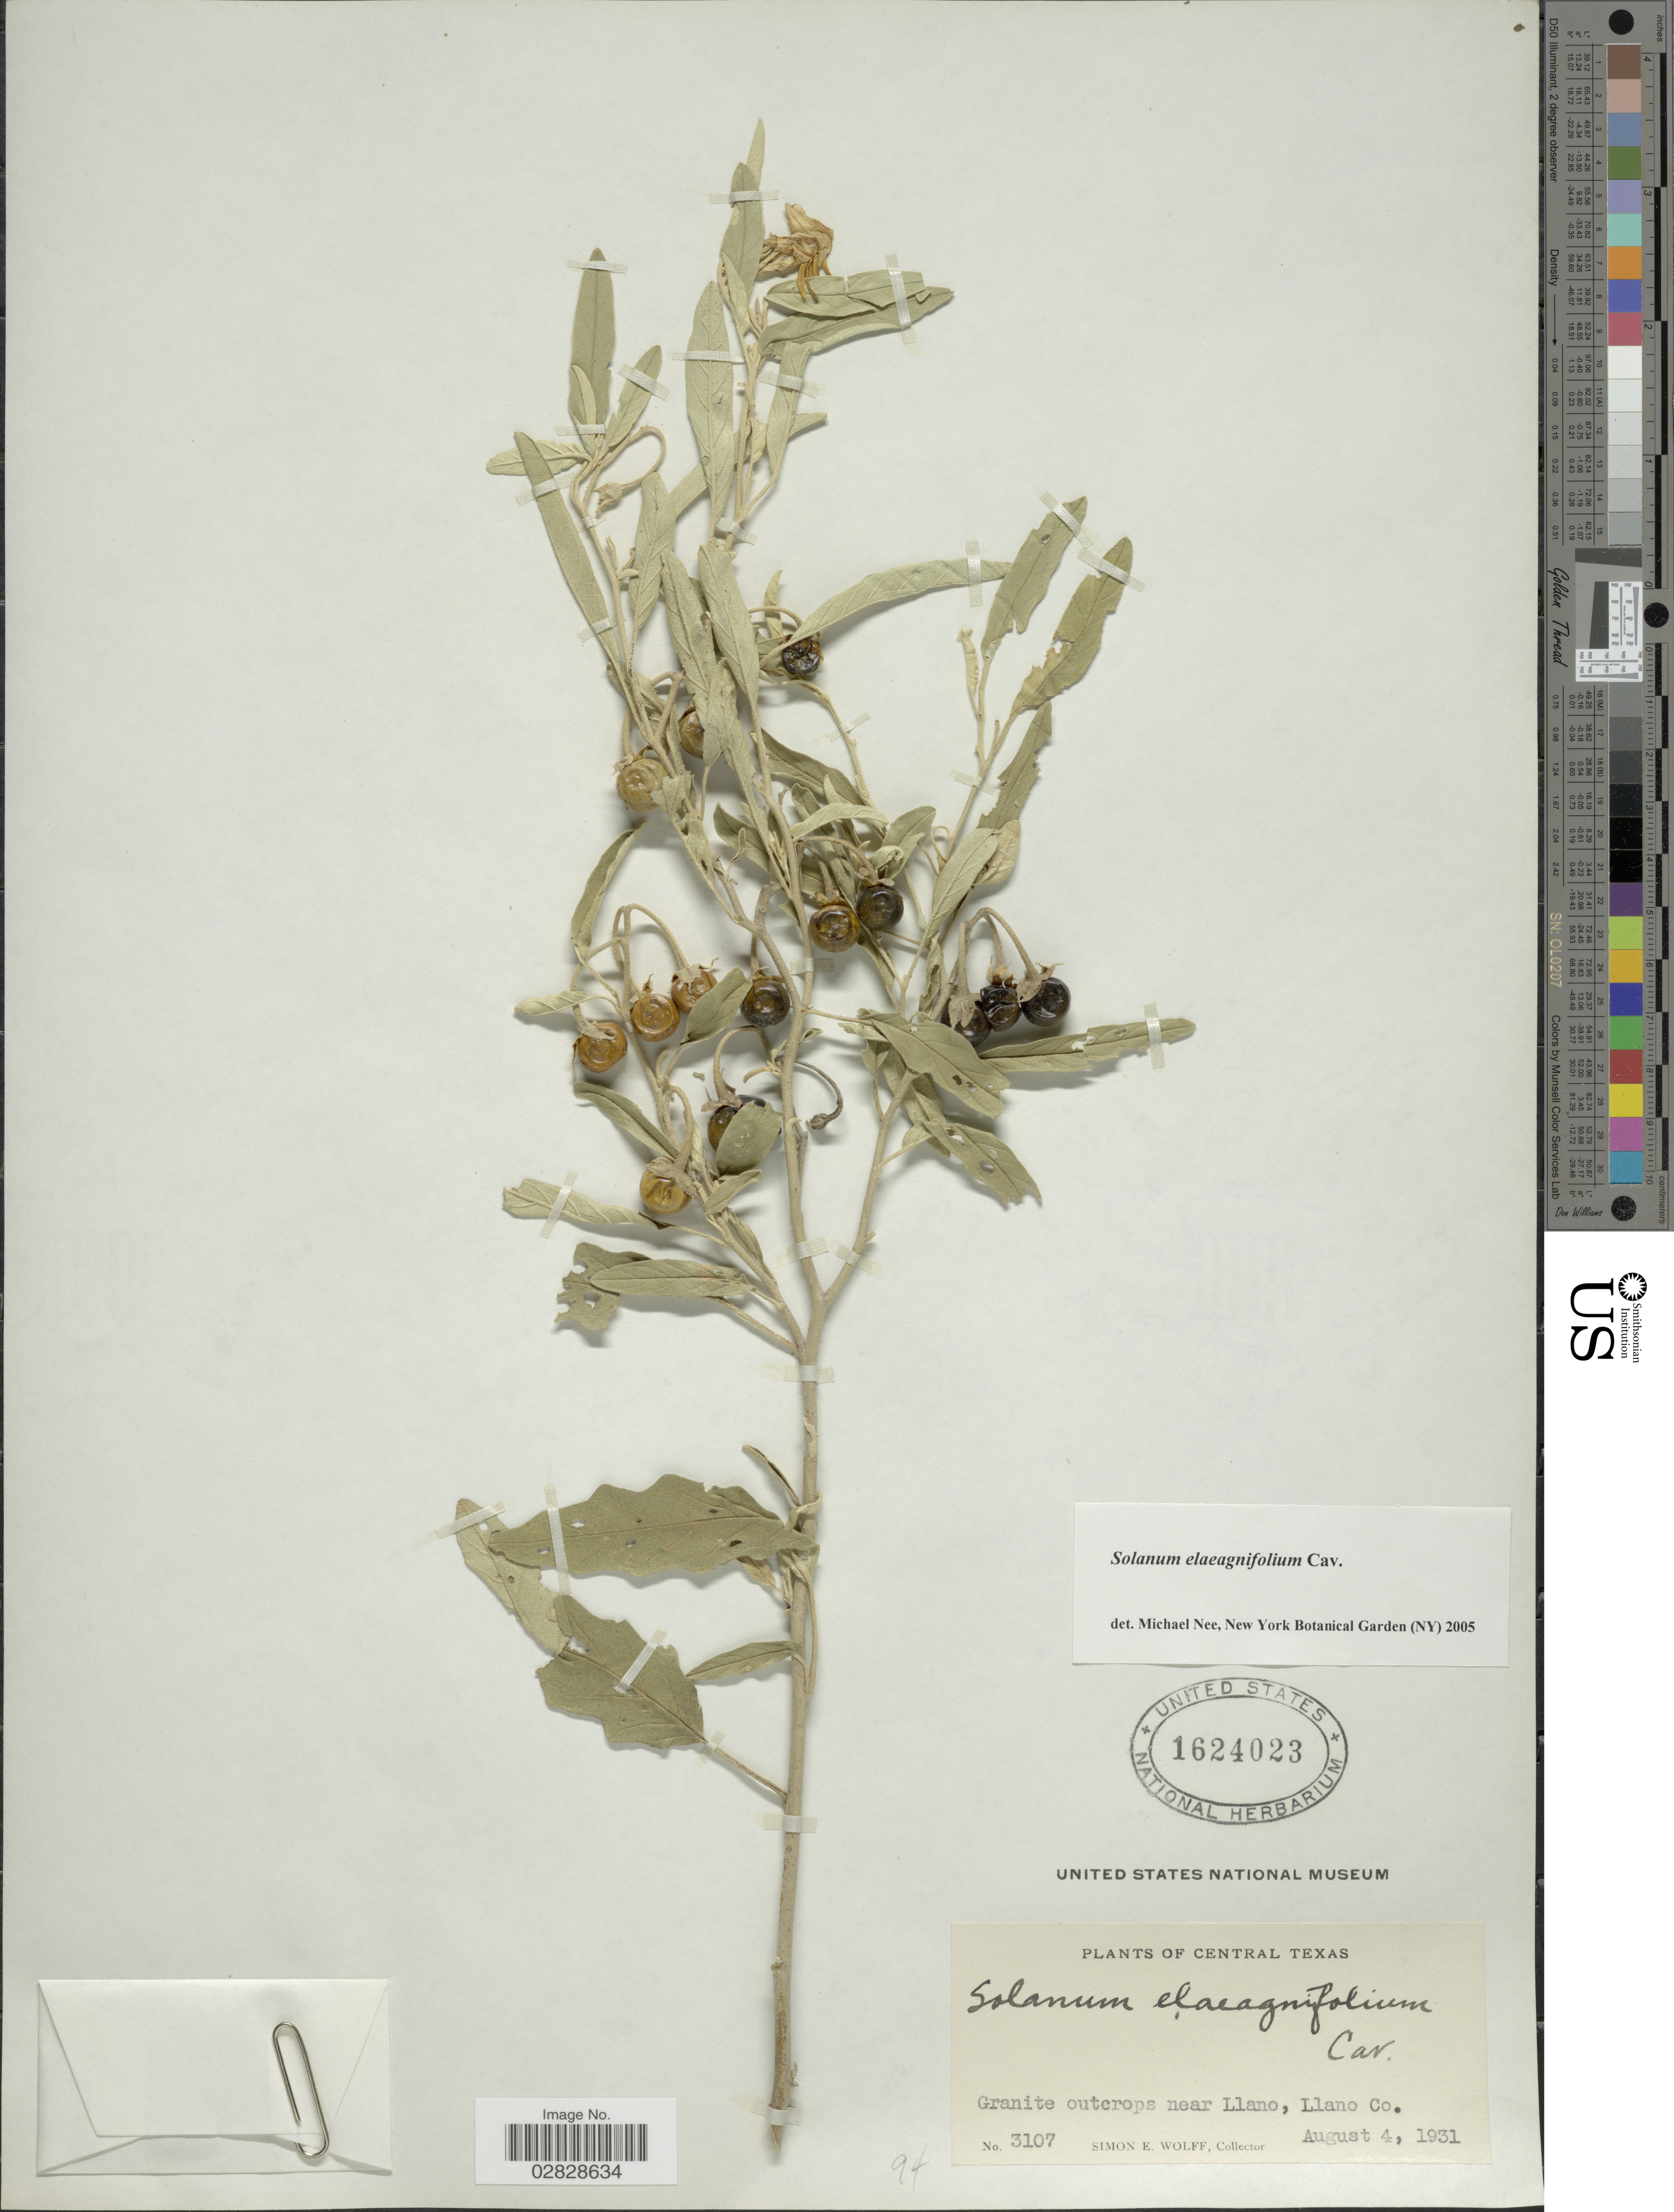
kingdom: Plantae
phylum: Tracheophyta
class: Magnoliopsida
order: Solanales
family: Solanaceae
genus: Solanum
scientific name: Solanum elaeagnifolium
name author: Cav.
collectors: S. E. Wolff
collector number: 3107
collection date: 1931-08-04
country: United States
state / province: Texas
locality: Central Texas. Granite outcrops near Llano, Llano Co.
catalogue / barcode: US 1624023